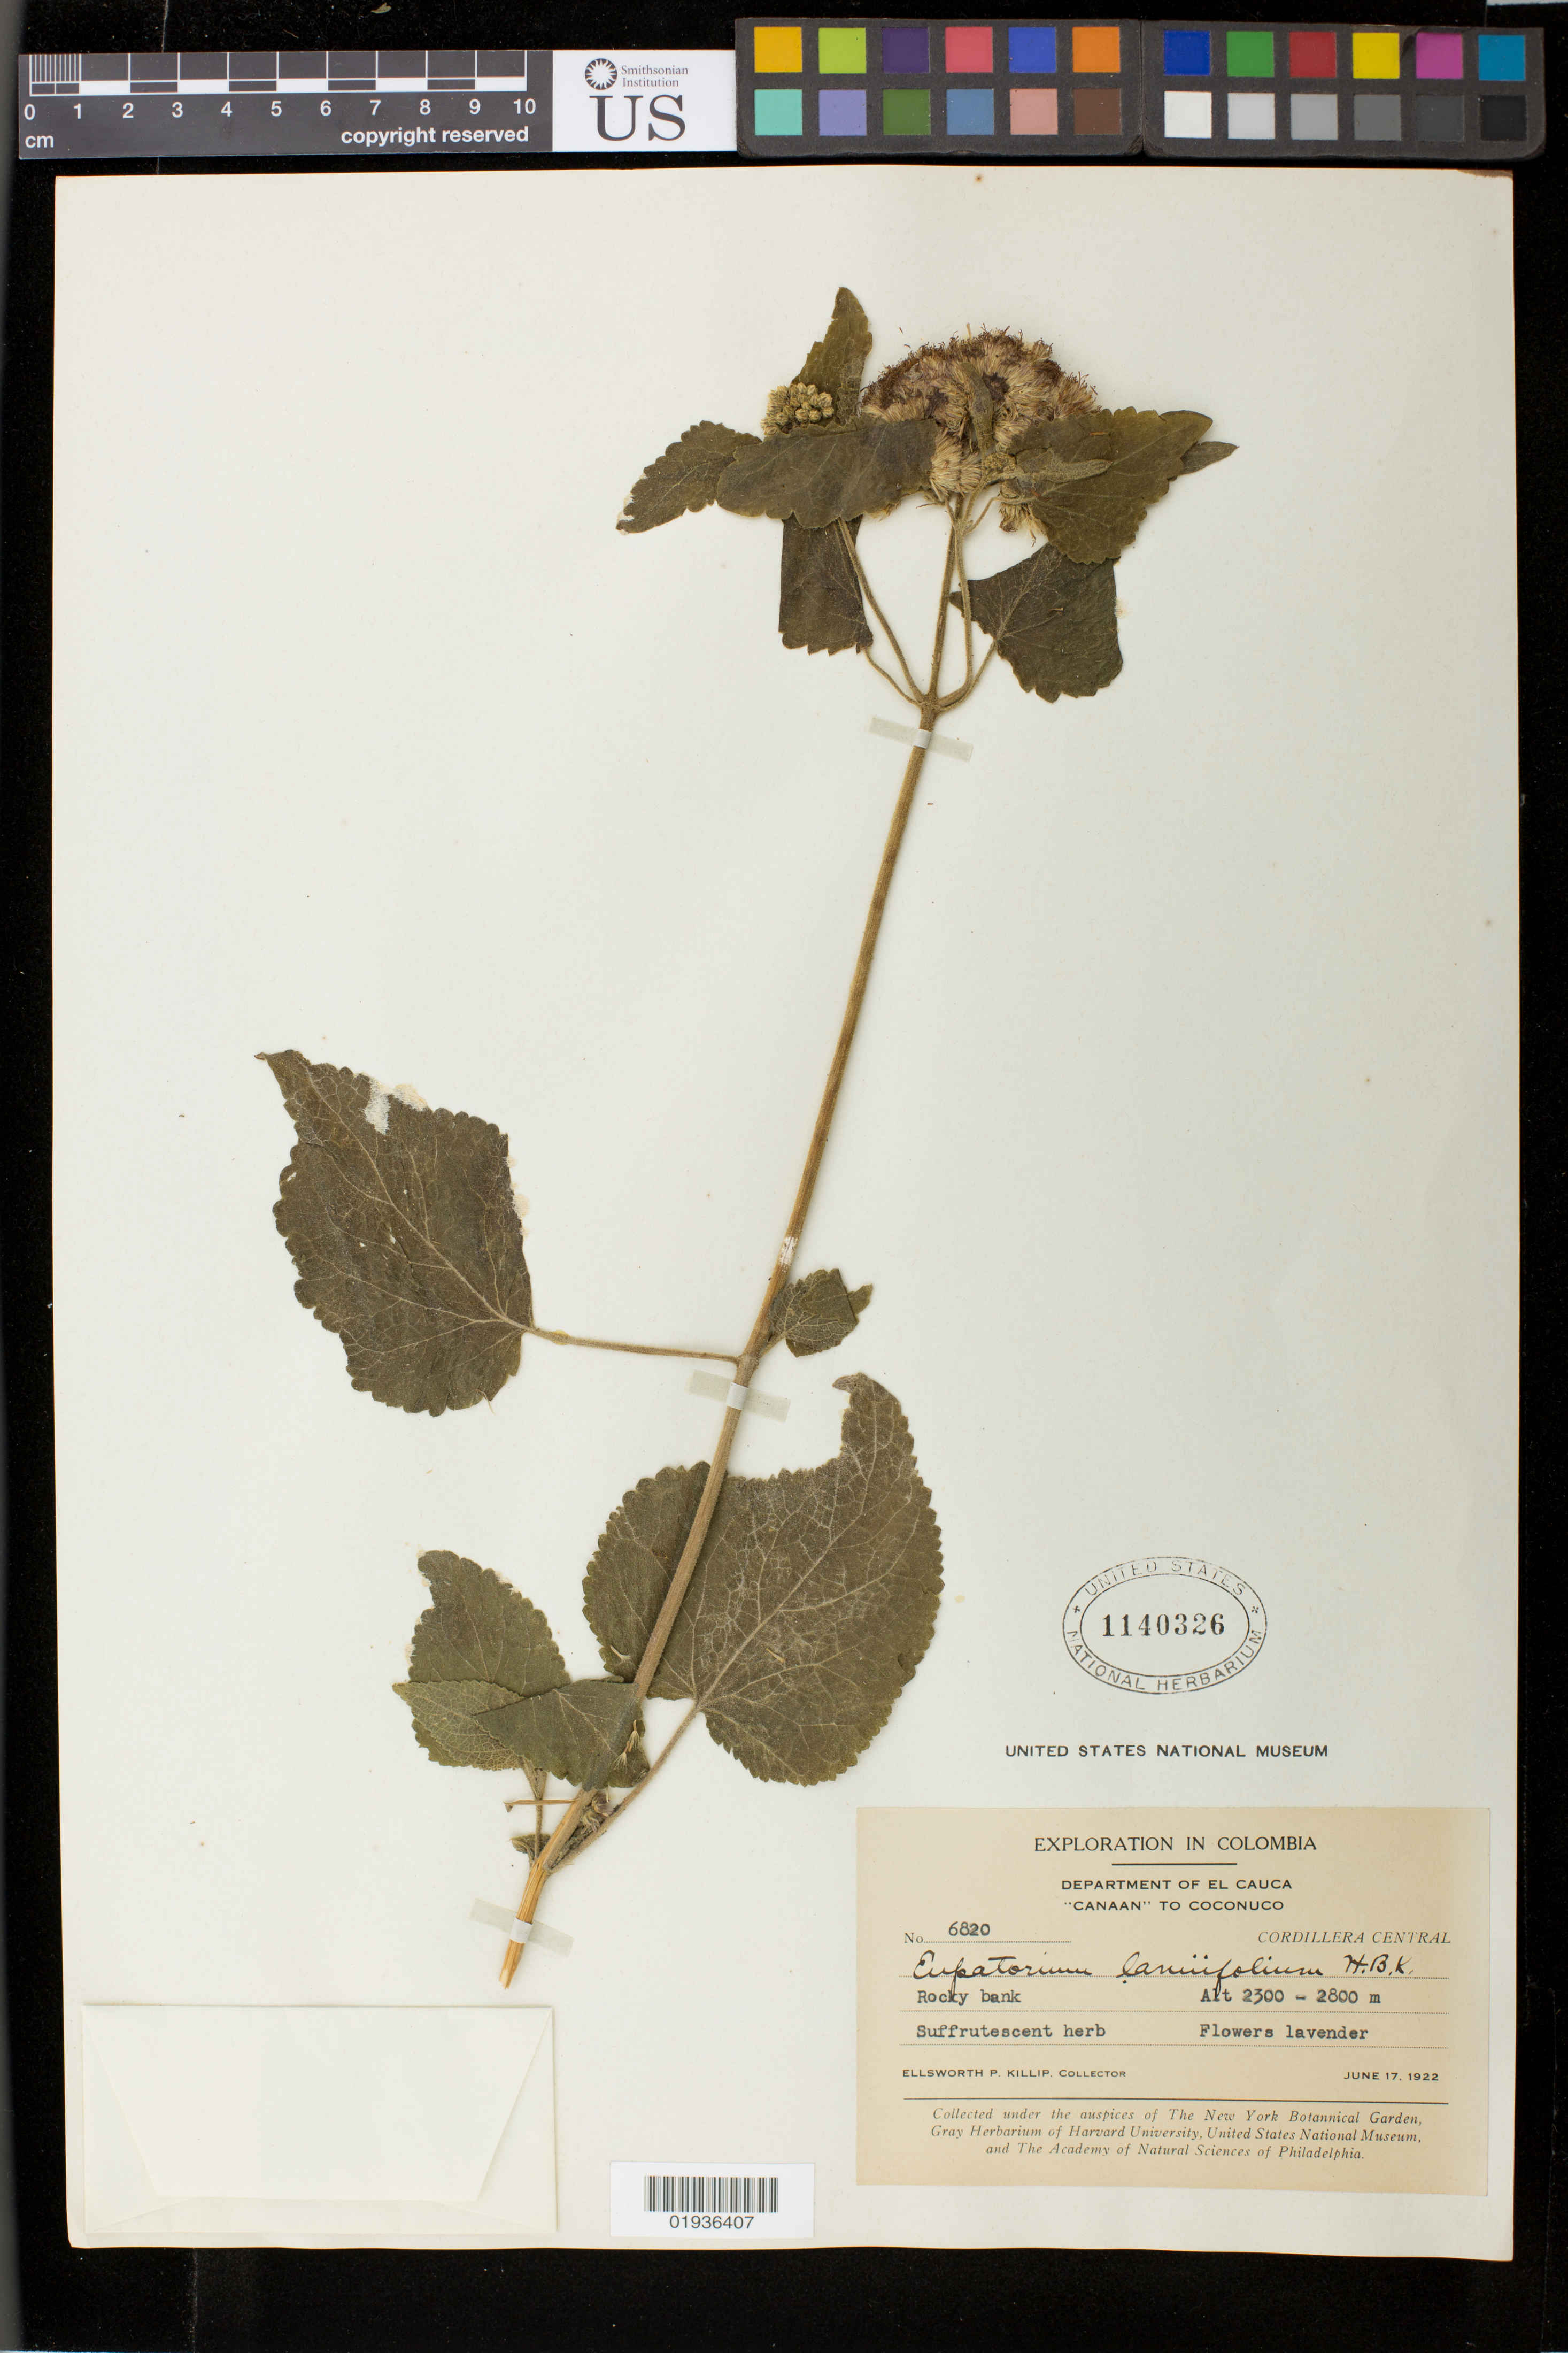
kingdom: Plantae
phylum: Tracheophyta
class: Magnoliopsida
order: Asterales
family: Asteraceae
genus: Aristeguietia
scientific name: Aristeguietia lamiifolia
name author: (Kunth) R.M. King & H. Rob.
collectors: E. P. Killip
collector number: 6820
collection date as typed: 17 Jun 1922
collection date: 1922-06-17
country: Colombia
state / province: Cauca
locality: "Canaan" to Coconuco.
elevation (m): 2300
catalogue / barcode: US 1140326